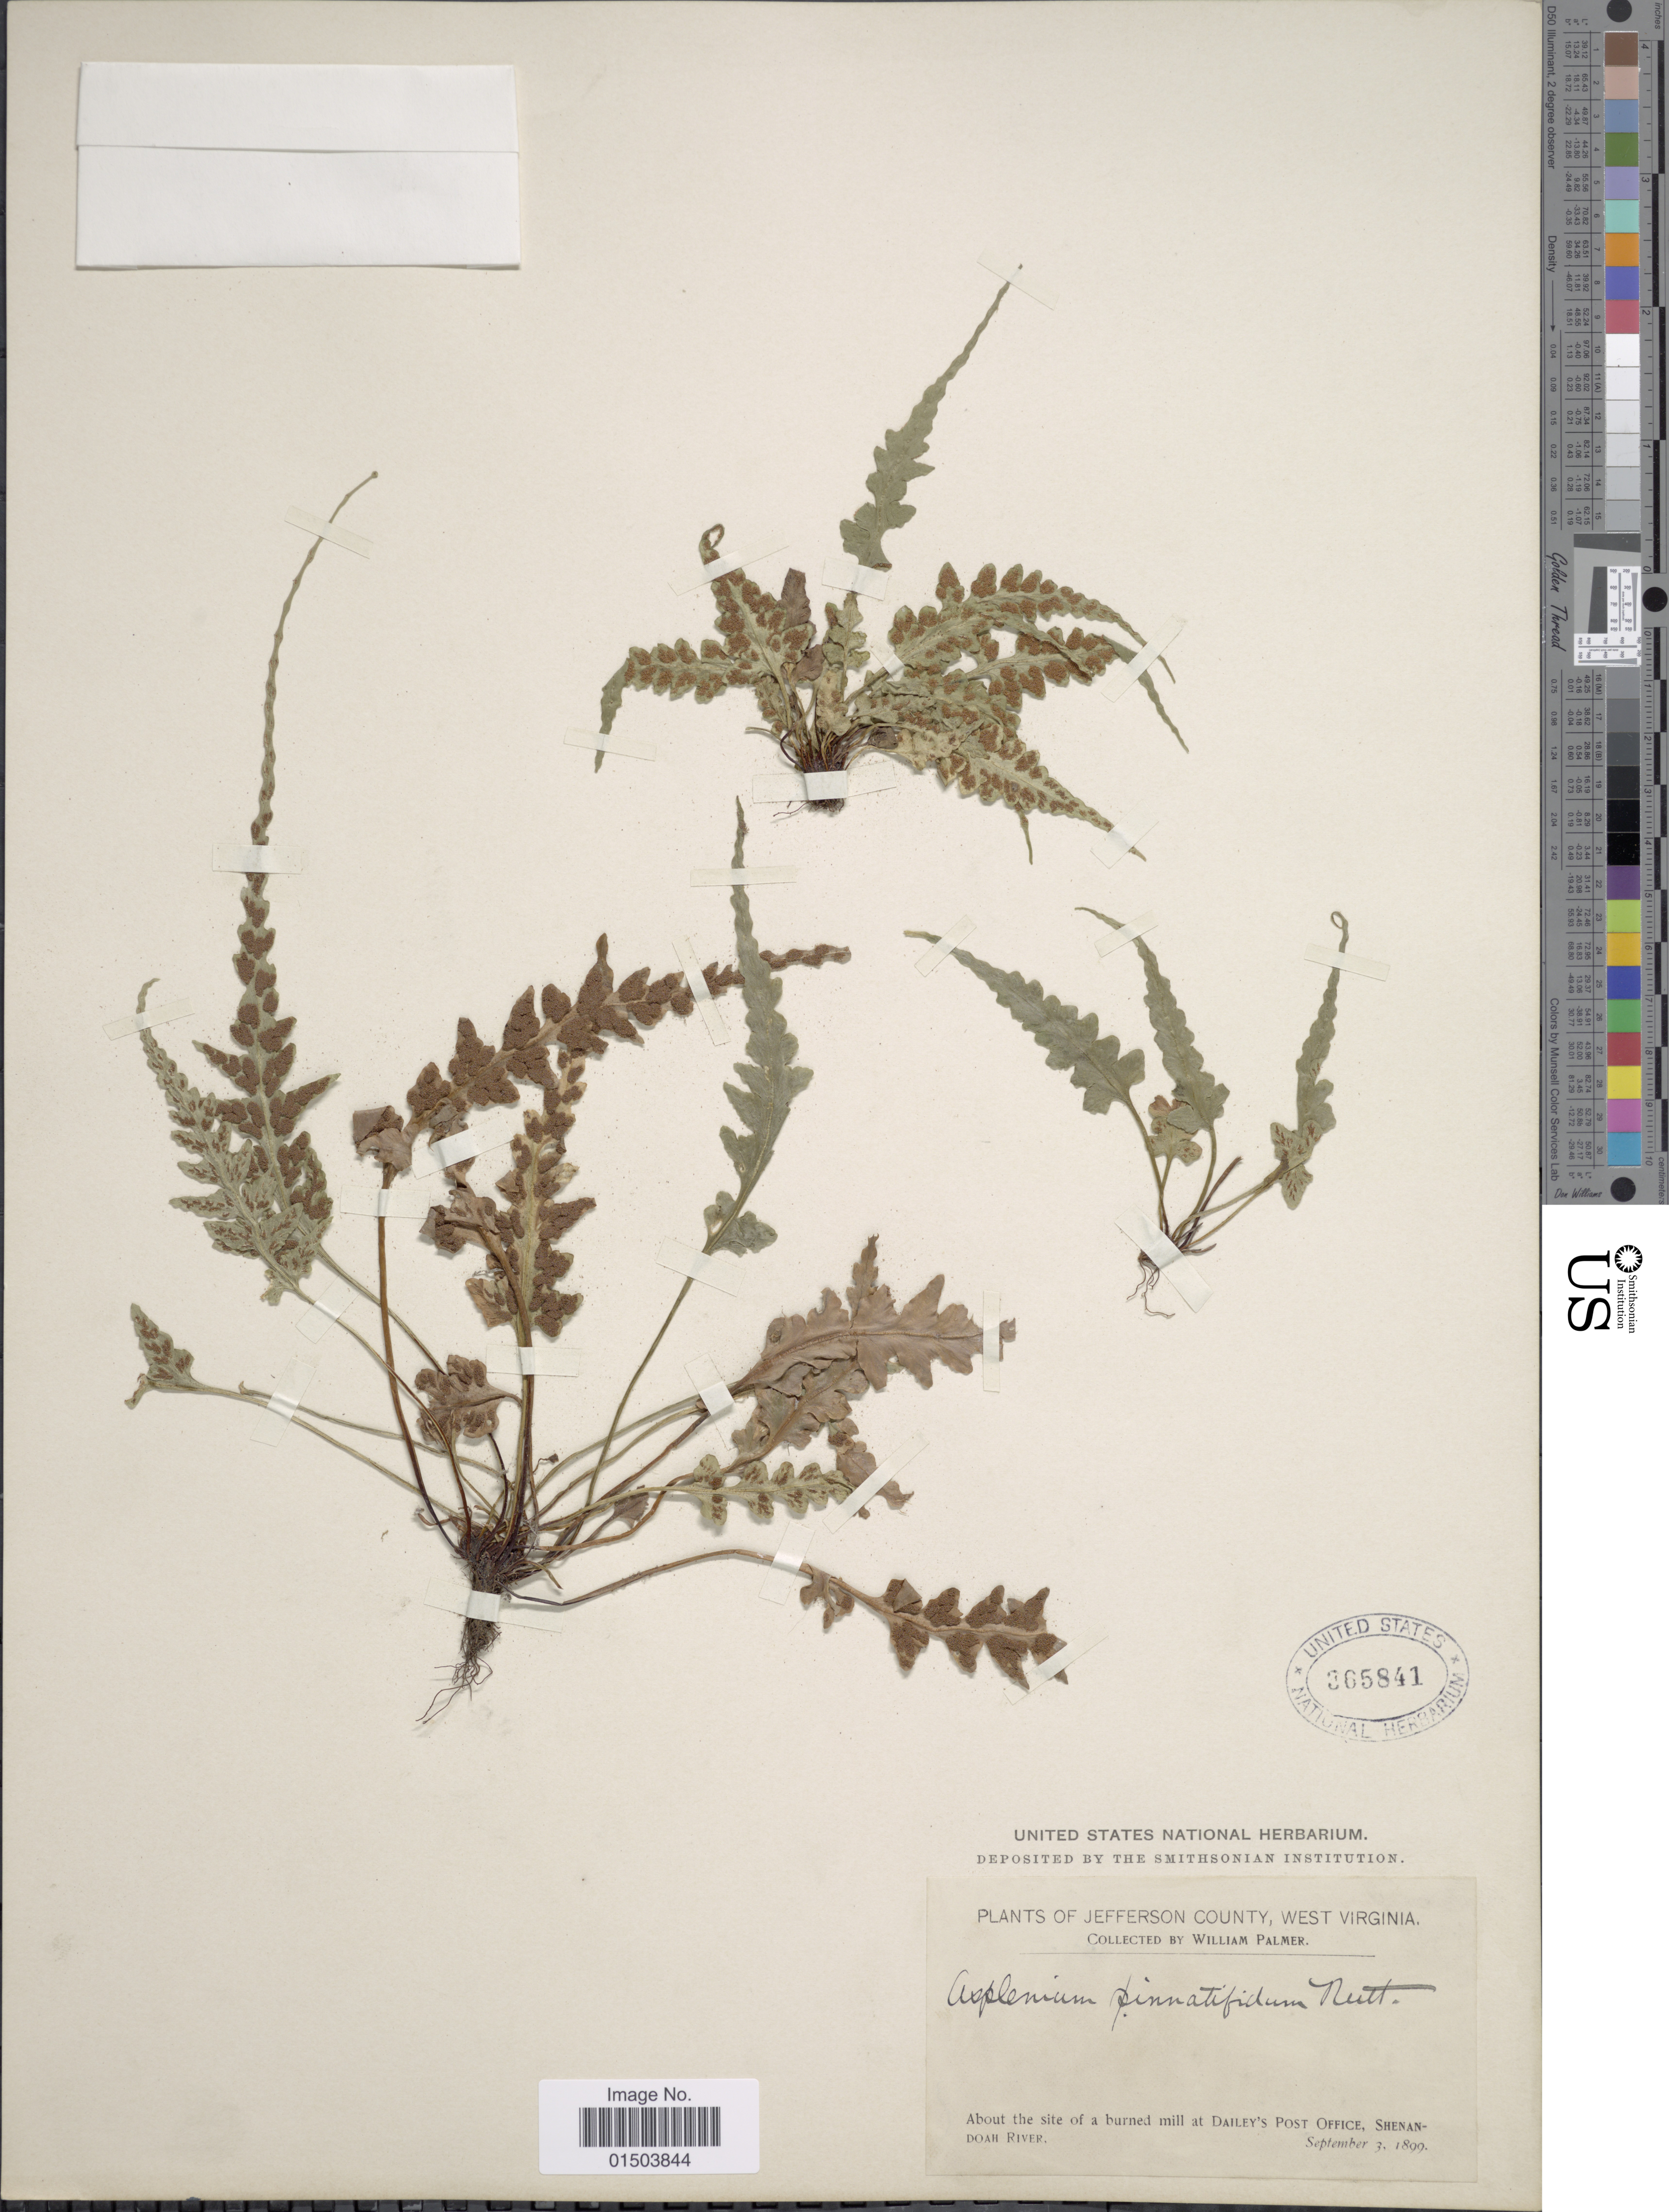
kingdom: Plantae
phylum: Tracheophyta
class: Polypodiopsida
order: Polypodiales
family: Aspleniaceae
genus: Asplenium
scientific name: Asplenium pinnatifidum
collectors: W. Palmer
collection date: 1899-09-03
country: United States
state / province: West Virginia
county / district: Jefferson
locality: Jefferson County. About the site of a burned mill at Dailey's Post Office, Shenandoah River.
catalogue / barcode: US 365841